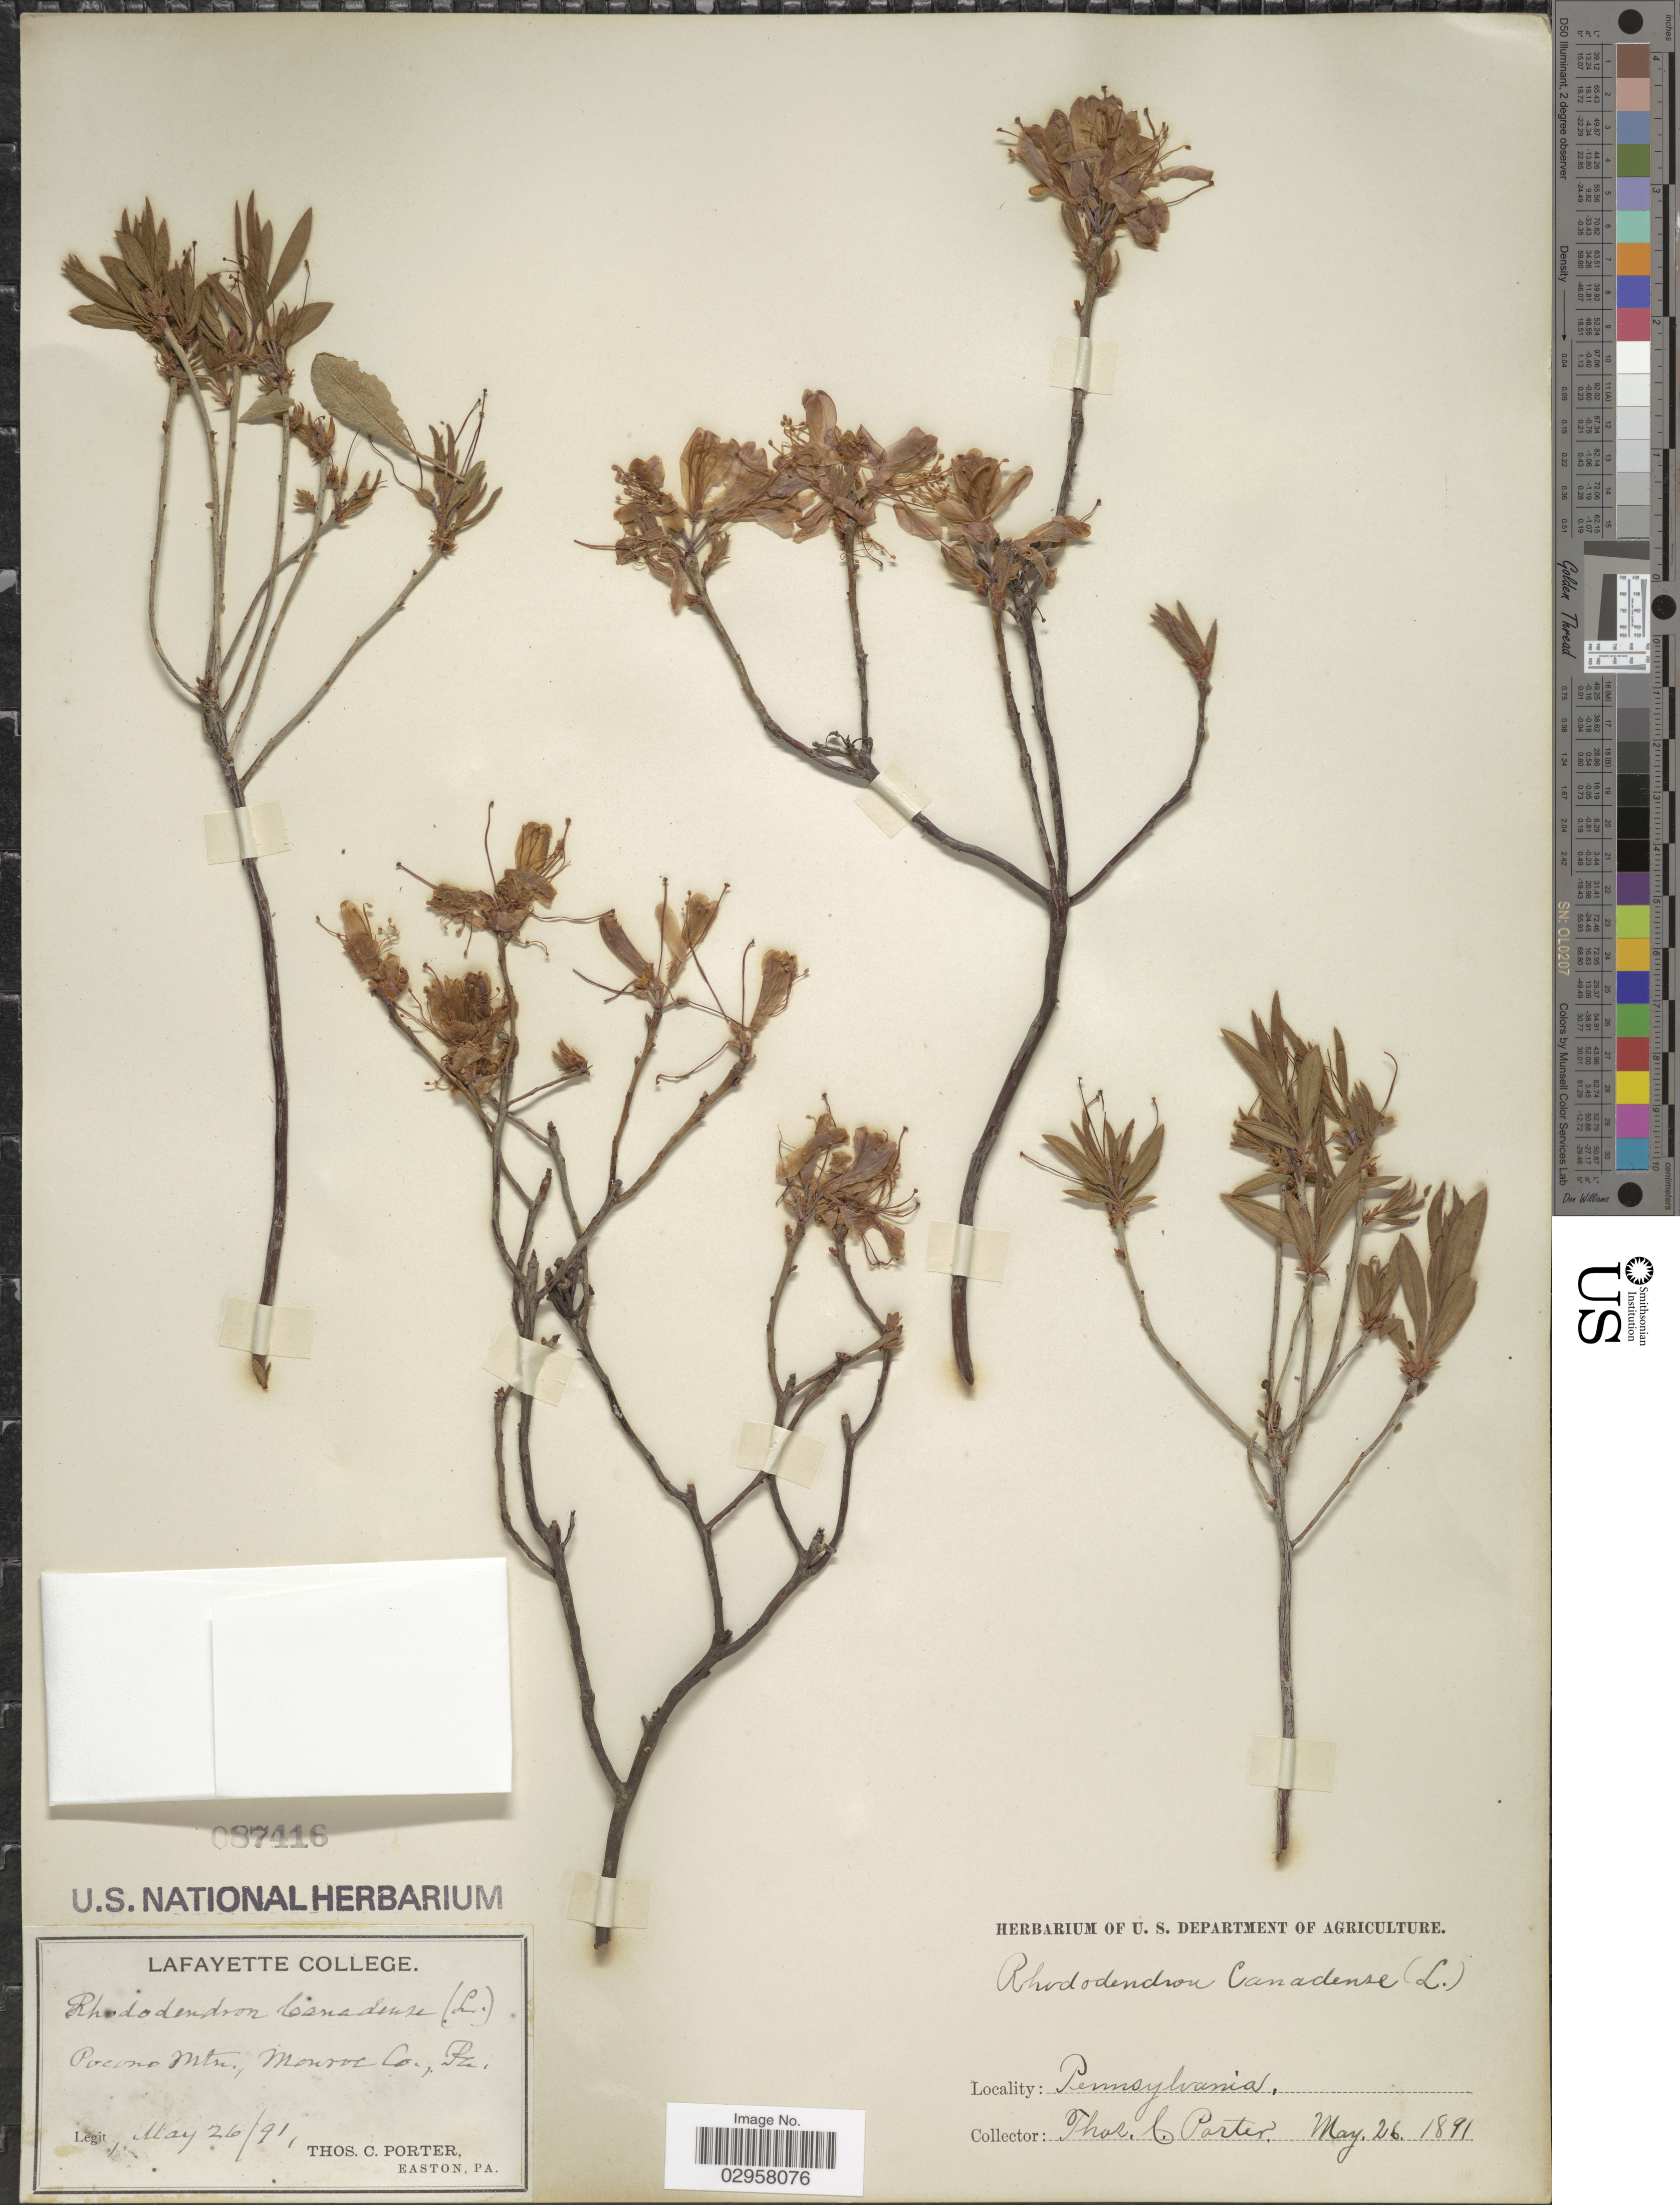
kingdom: Plantae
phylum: Tracheophyta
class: Magnoliopsida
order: Ericales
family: Ericaceae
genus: Rhododendron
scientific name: Rhododendron canadense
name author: (L.) Torr.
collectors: T. Porter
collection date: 1891-05-26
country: United States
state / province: Pennsylvania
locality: Pocono Mtn., Monroe Co.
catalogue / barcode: US 87416